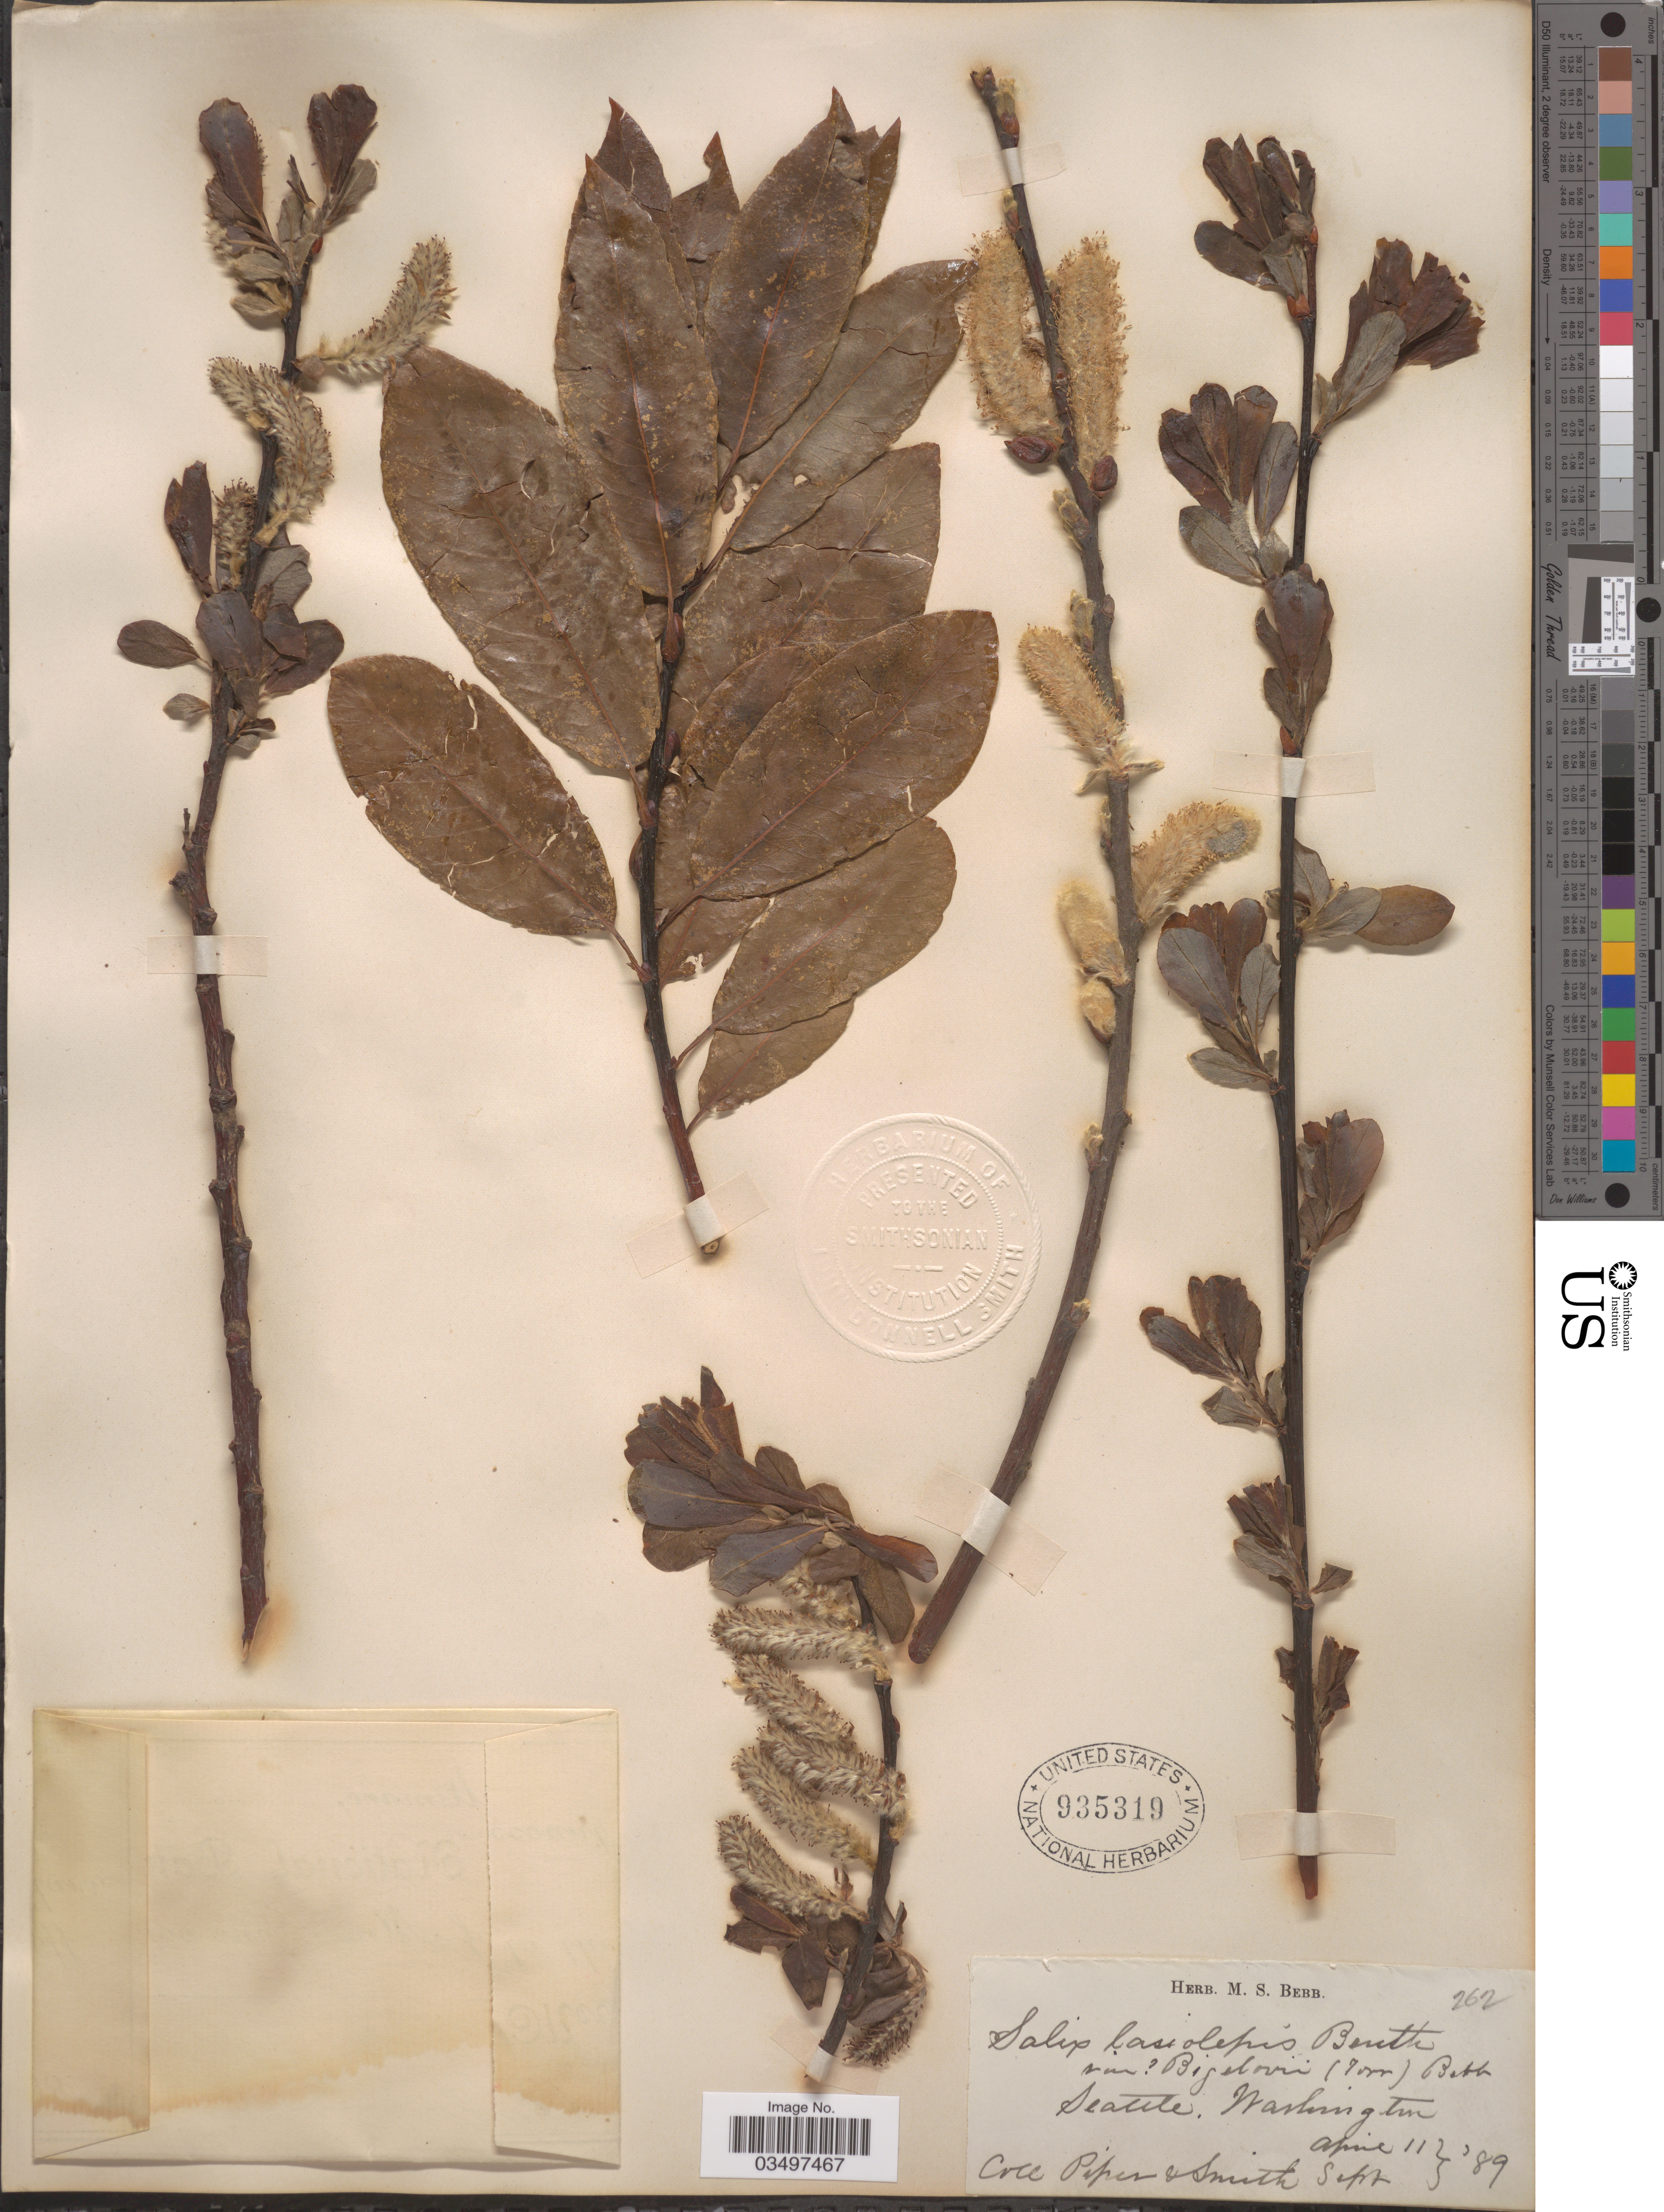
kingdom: Plantae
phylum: Tracheophyta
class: Magnoliopsida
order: Malpighiales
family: Salicaceae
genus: Salix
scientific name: Salix hookeriana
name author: Barratt ex Hook.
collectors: Piper & -- Smith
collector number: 262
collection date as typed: Transcribed d/m/y: 11/4/89 to /9/89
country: United States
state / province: Washington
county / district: King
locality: Seattle.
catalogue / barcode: US 935319